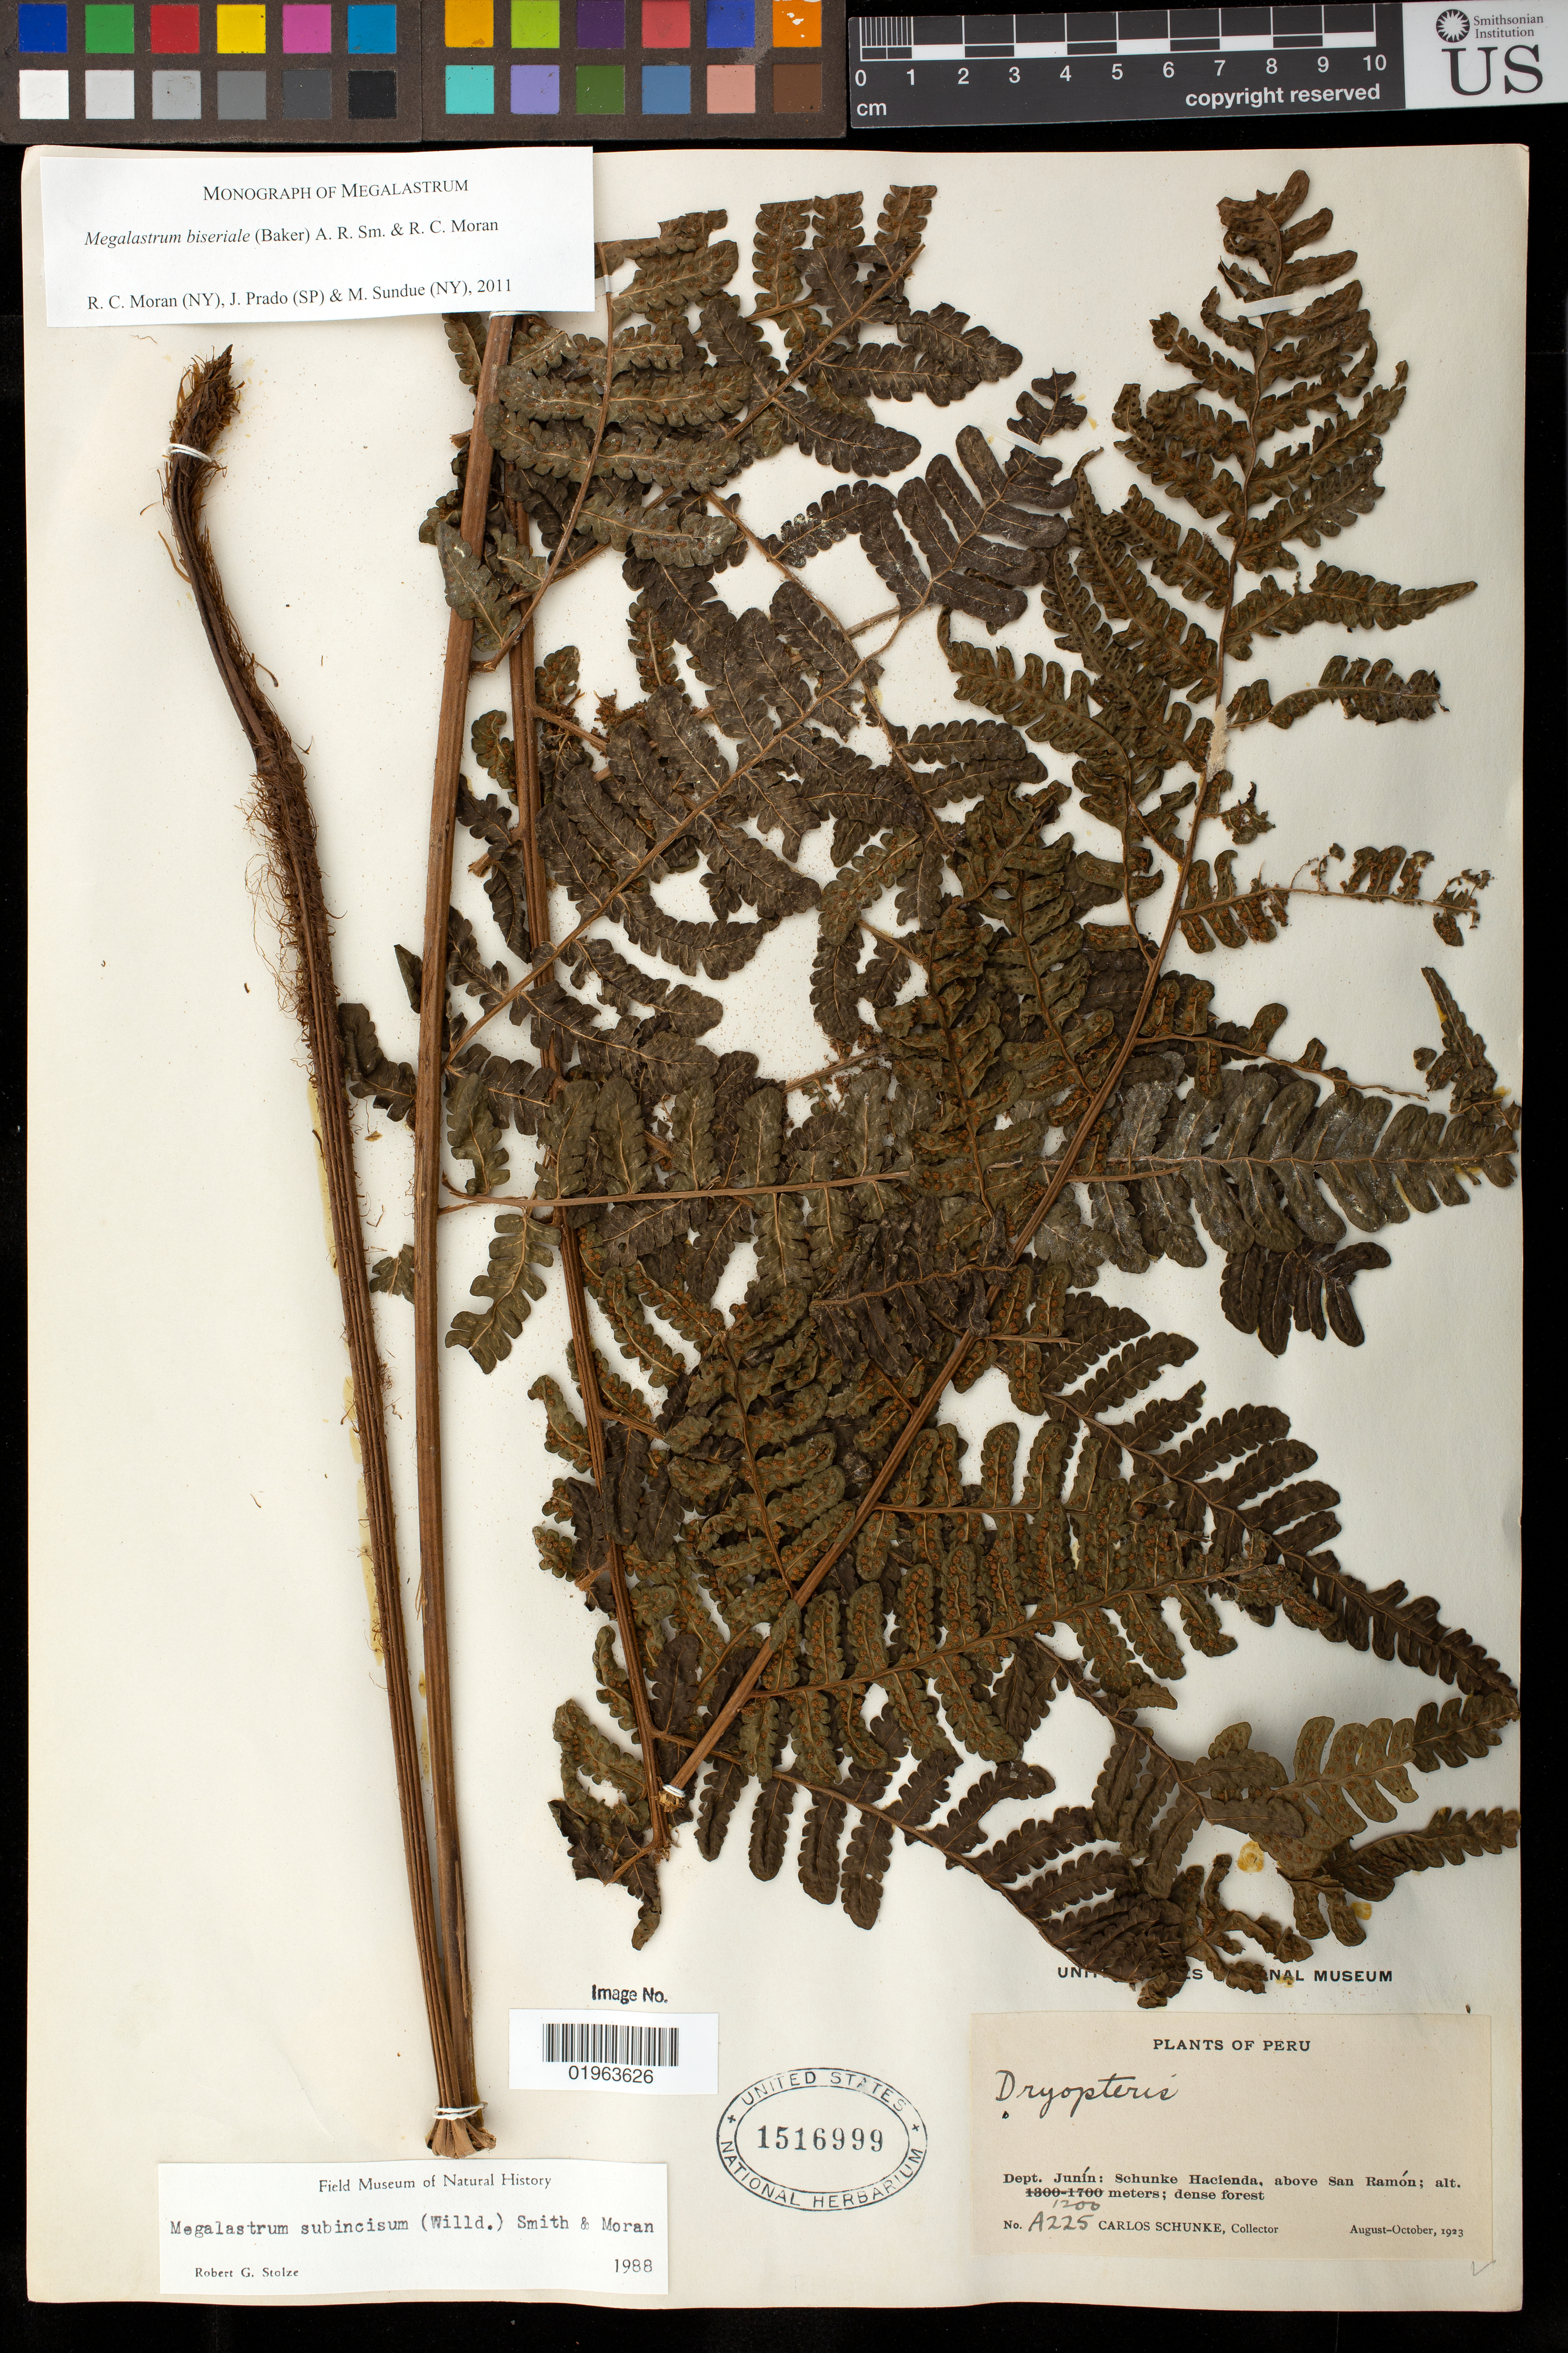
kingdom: Plantae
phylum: Tracheophyta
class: Polypodiopsida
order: Polypodiales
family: Dryopteridaceae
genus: Megalastrum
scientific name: Megalastrum biseriale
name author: (Baker) A.R. Sm. & R.C. Moran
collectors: C. Schunke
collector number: A225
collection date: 1923-08/1923-10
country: Peru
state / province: Junín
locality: Dept. Junín: Schunke Hacienda, above San Ramón; dense forest.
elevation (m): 1200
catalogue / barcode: US 1516999